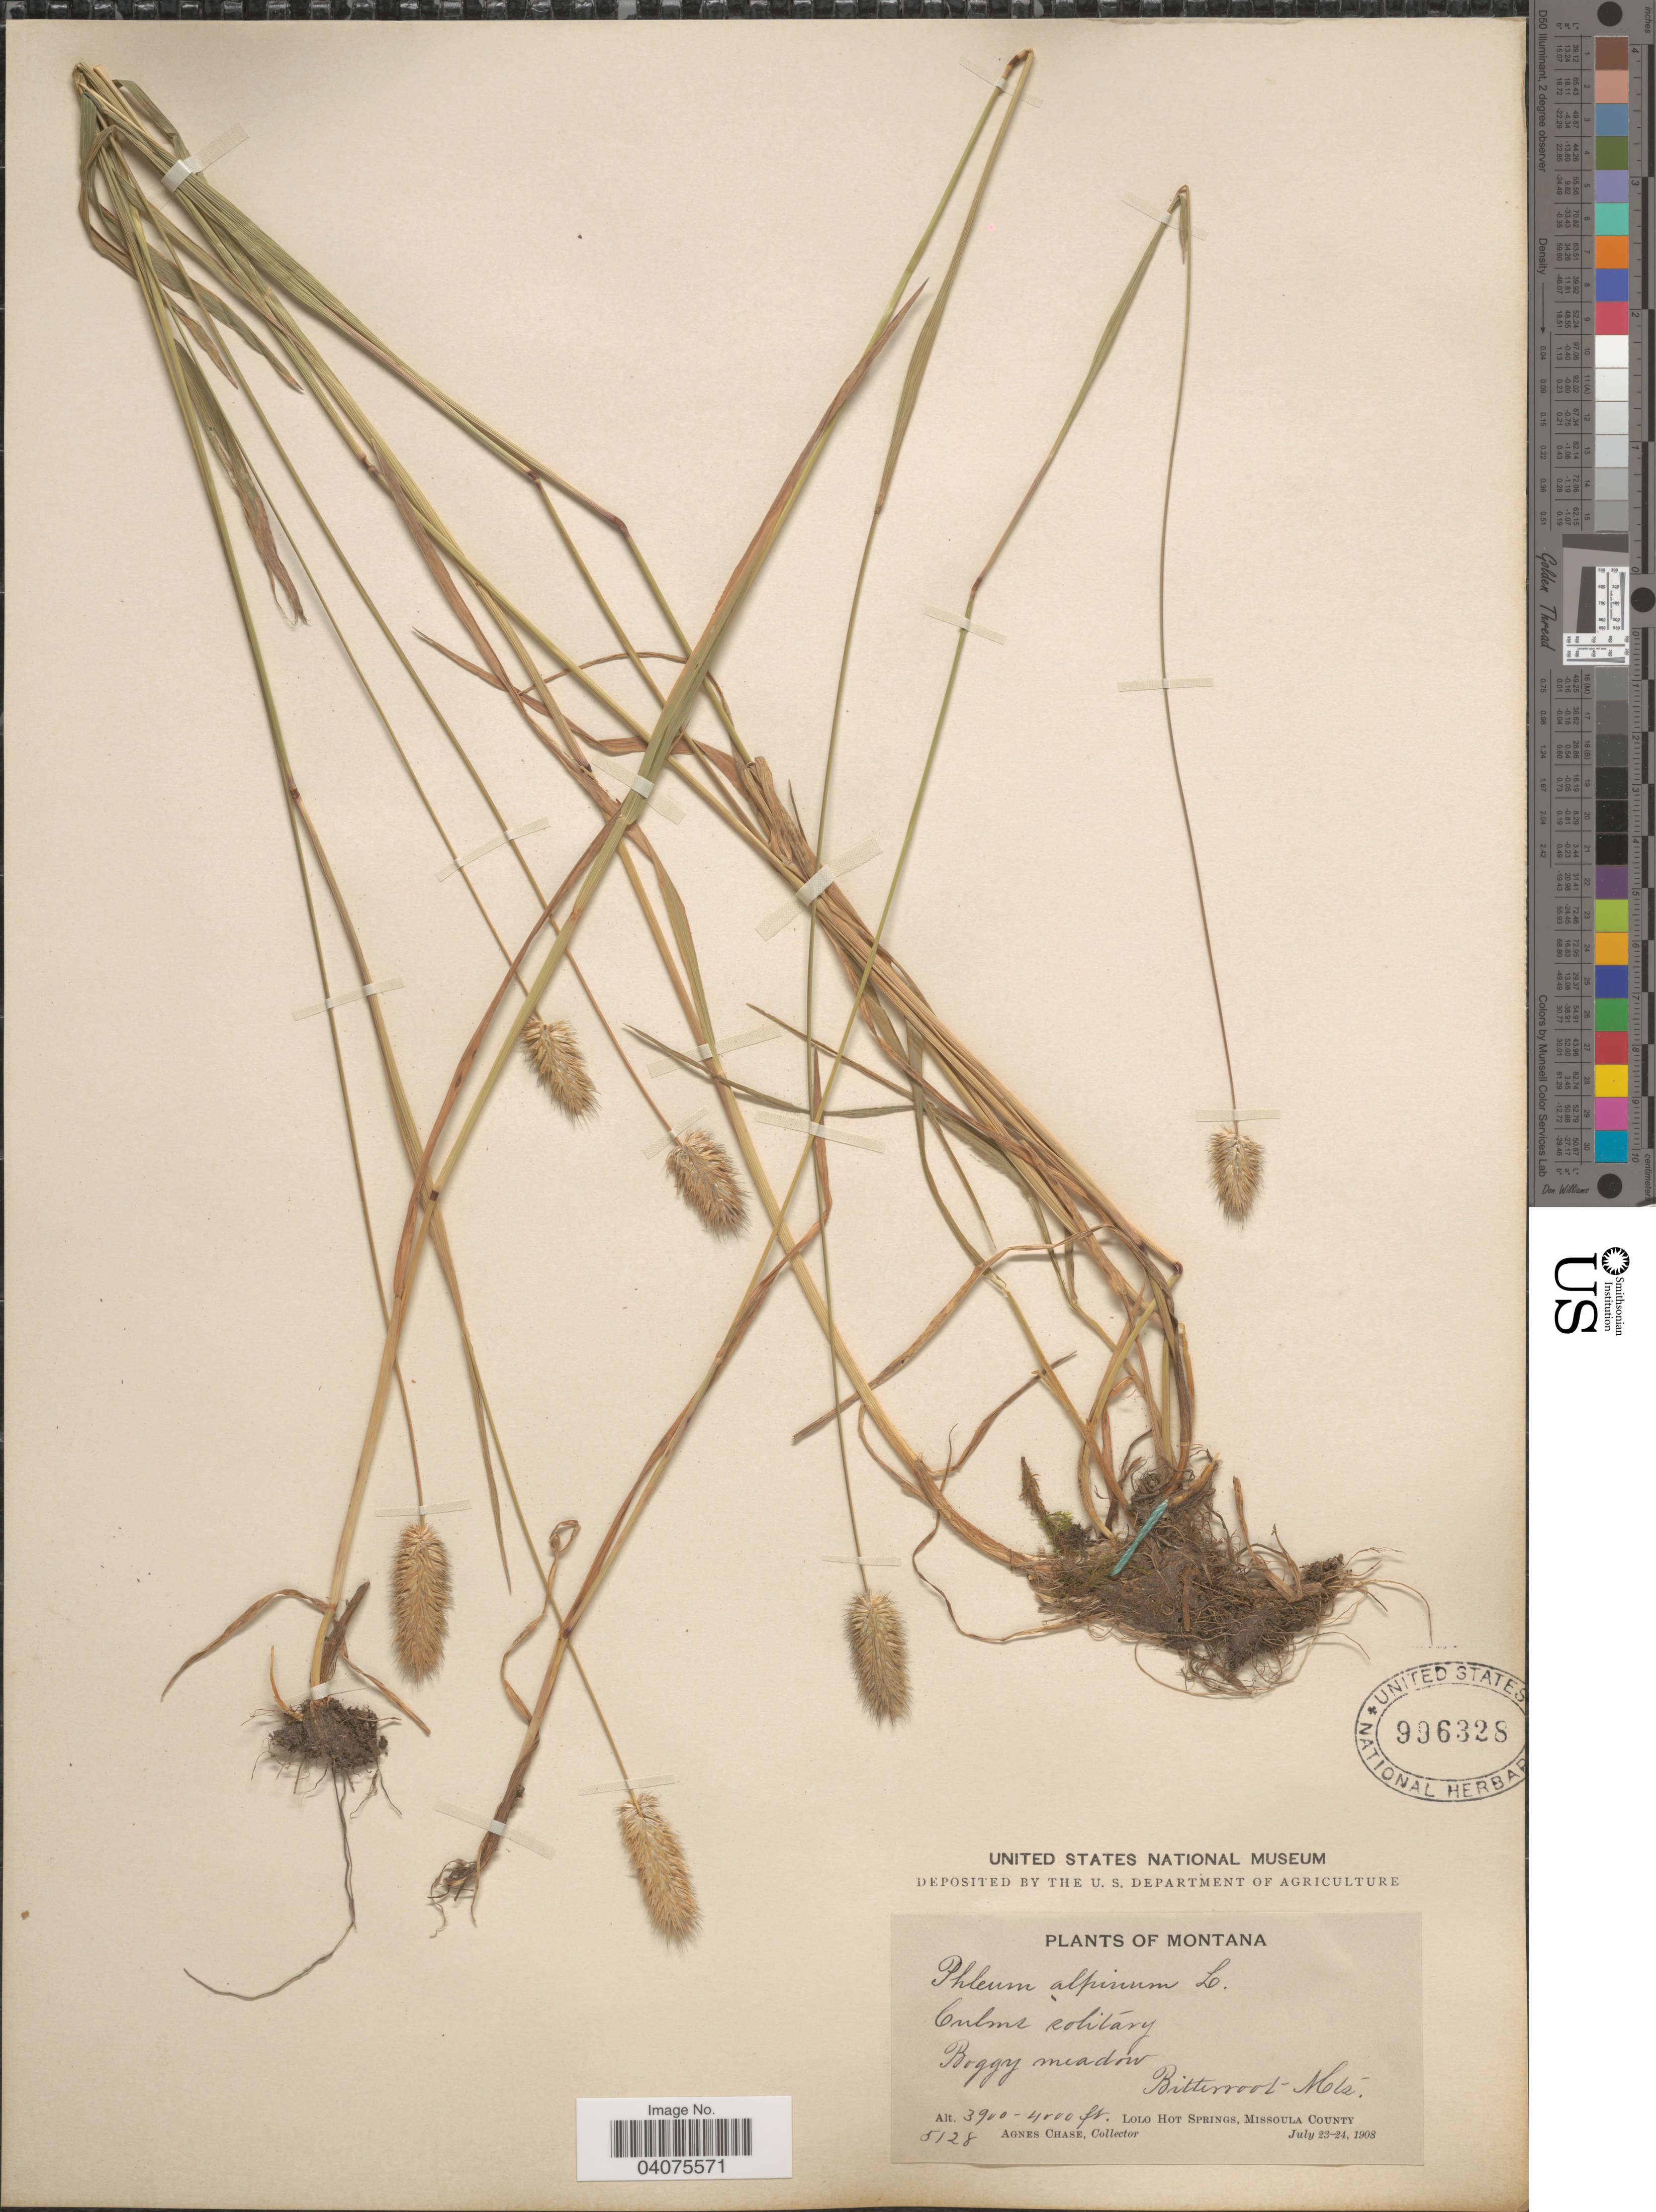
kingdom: Plantae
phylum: Tracheophyta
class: Liliopsida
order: Poales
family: Poaceae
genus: Phleum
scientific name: Phleum alpinum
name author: L.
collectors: A. Chase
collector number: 5128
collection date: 1908-07-23/1908-07-24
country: United States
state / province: Montana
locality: Boggy meadow. Bitterroot Mts. Lolo Hot Springs, Missoula County.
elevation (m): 1189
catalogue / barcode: US 996328